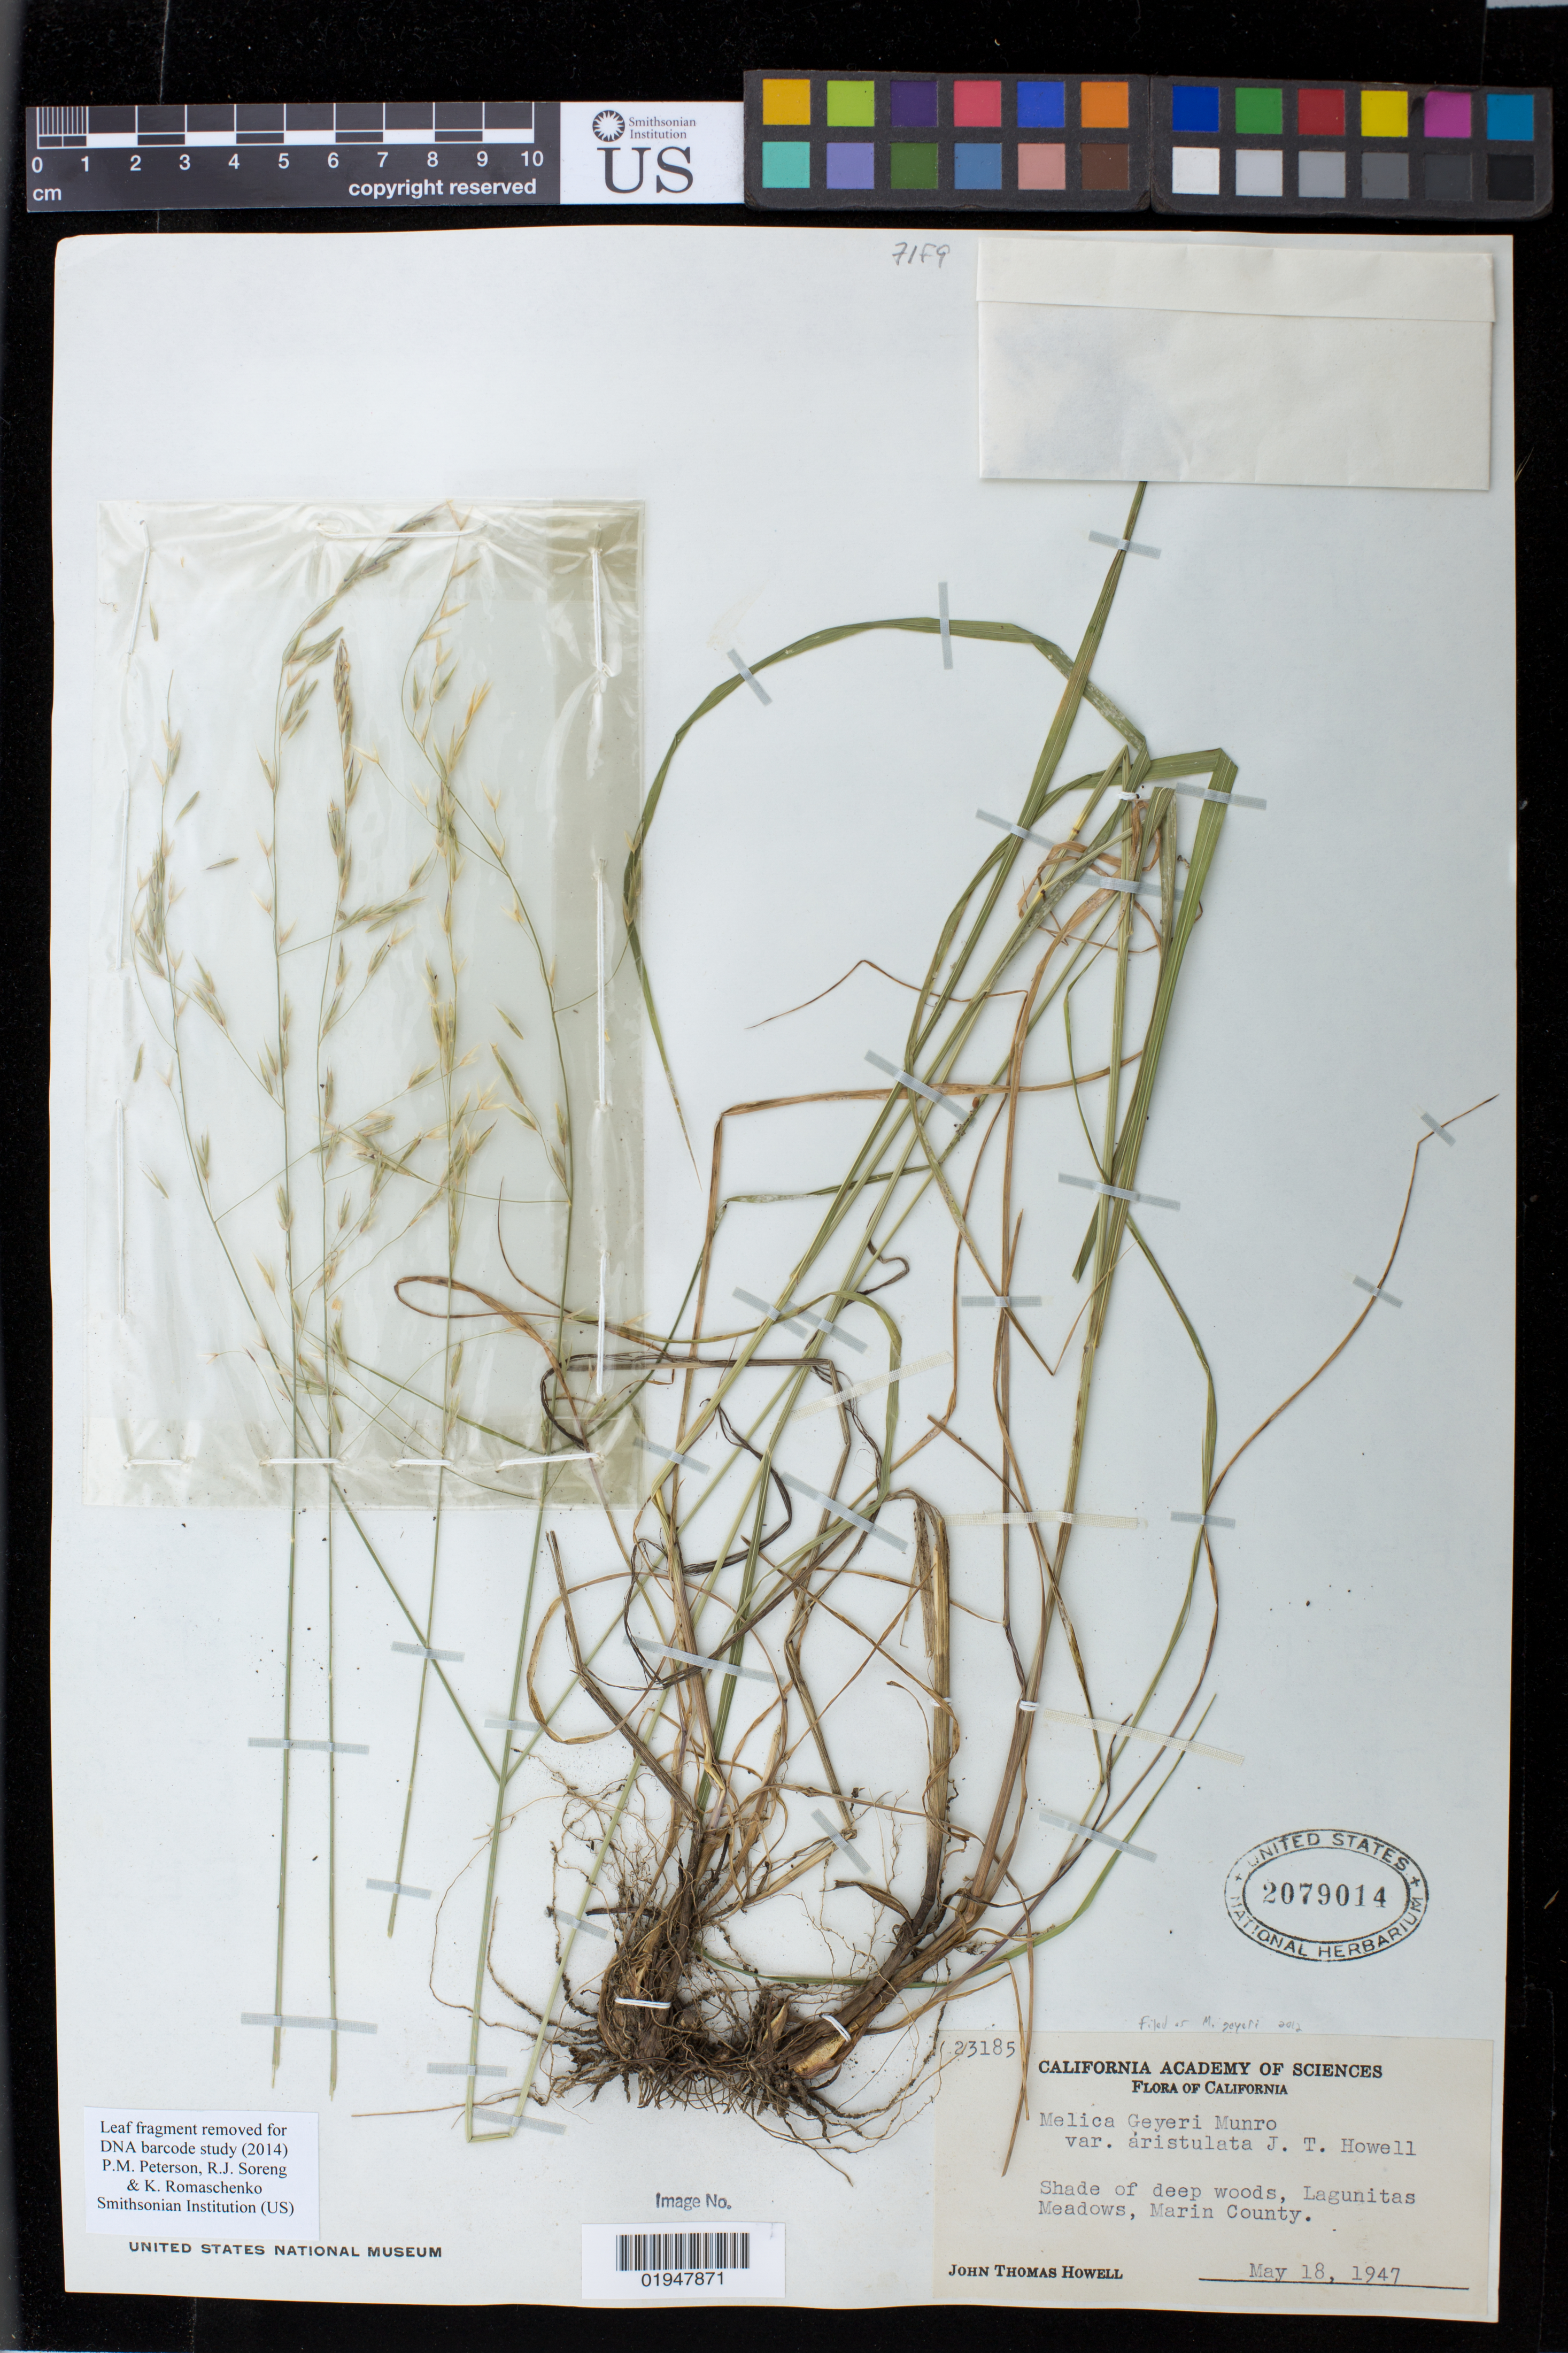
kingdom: Plantae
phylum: Tracheophyta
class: Liliopsida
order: Poales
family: Poaceae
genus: Melica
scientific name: Melica geyeri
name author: Munro ex Bol.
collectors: J. T. Howell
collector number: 23185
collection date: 1947-05-18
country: United States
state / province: California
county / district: Marin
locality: Lagunitas Meadows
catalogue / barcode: US 2079014